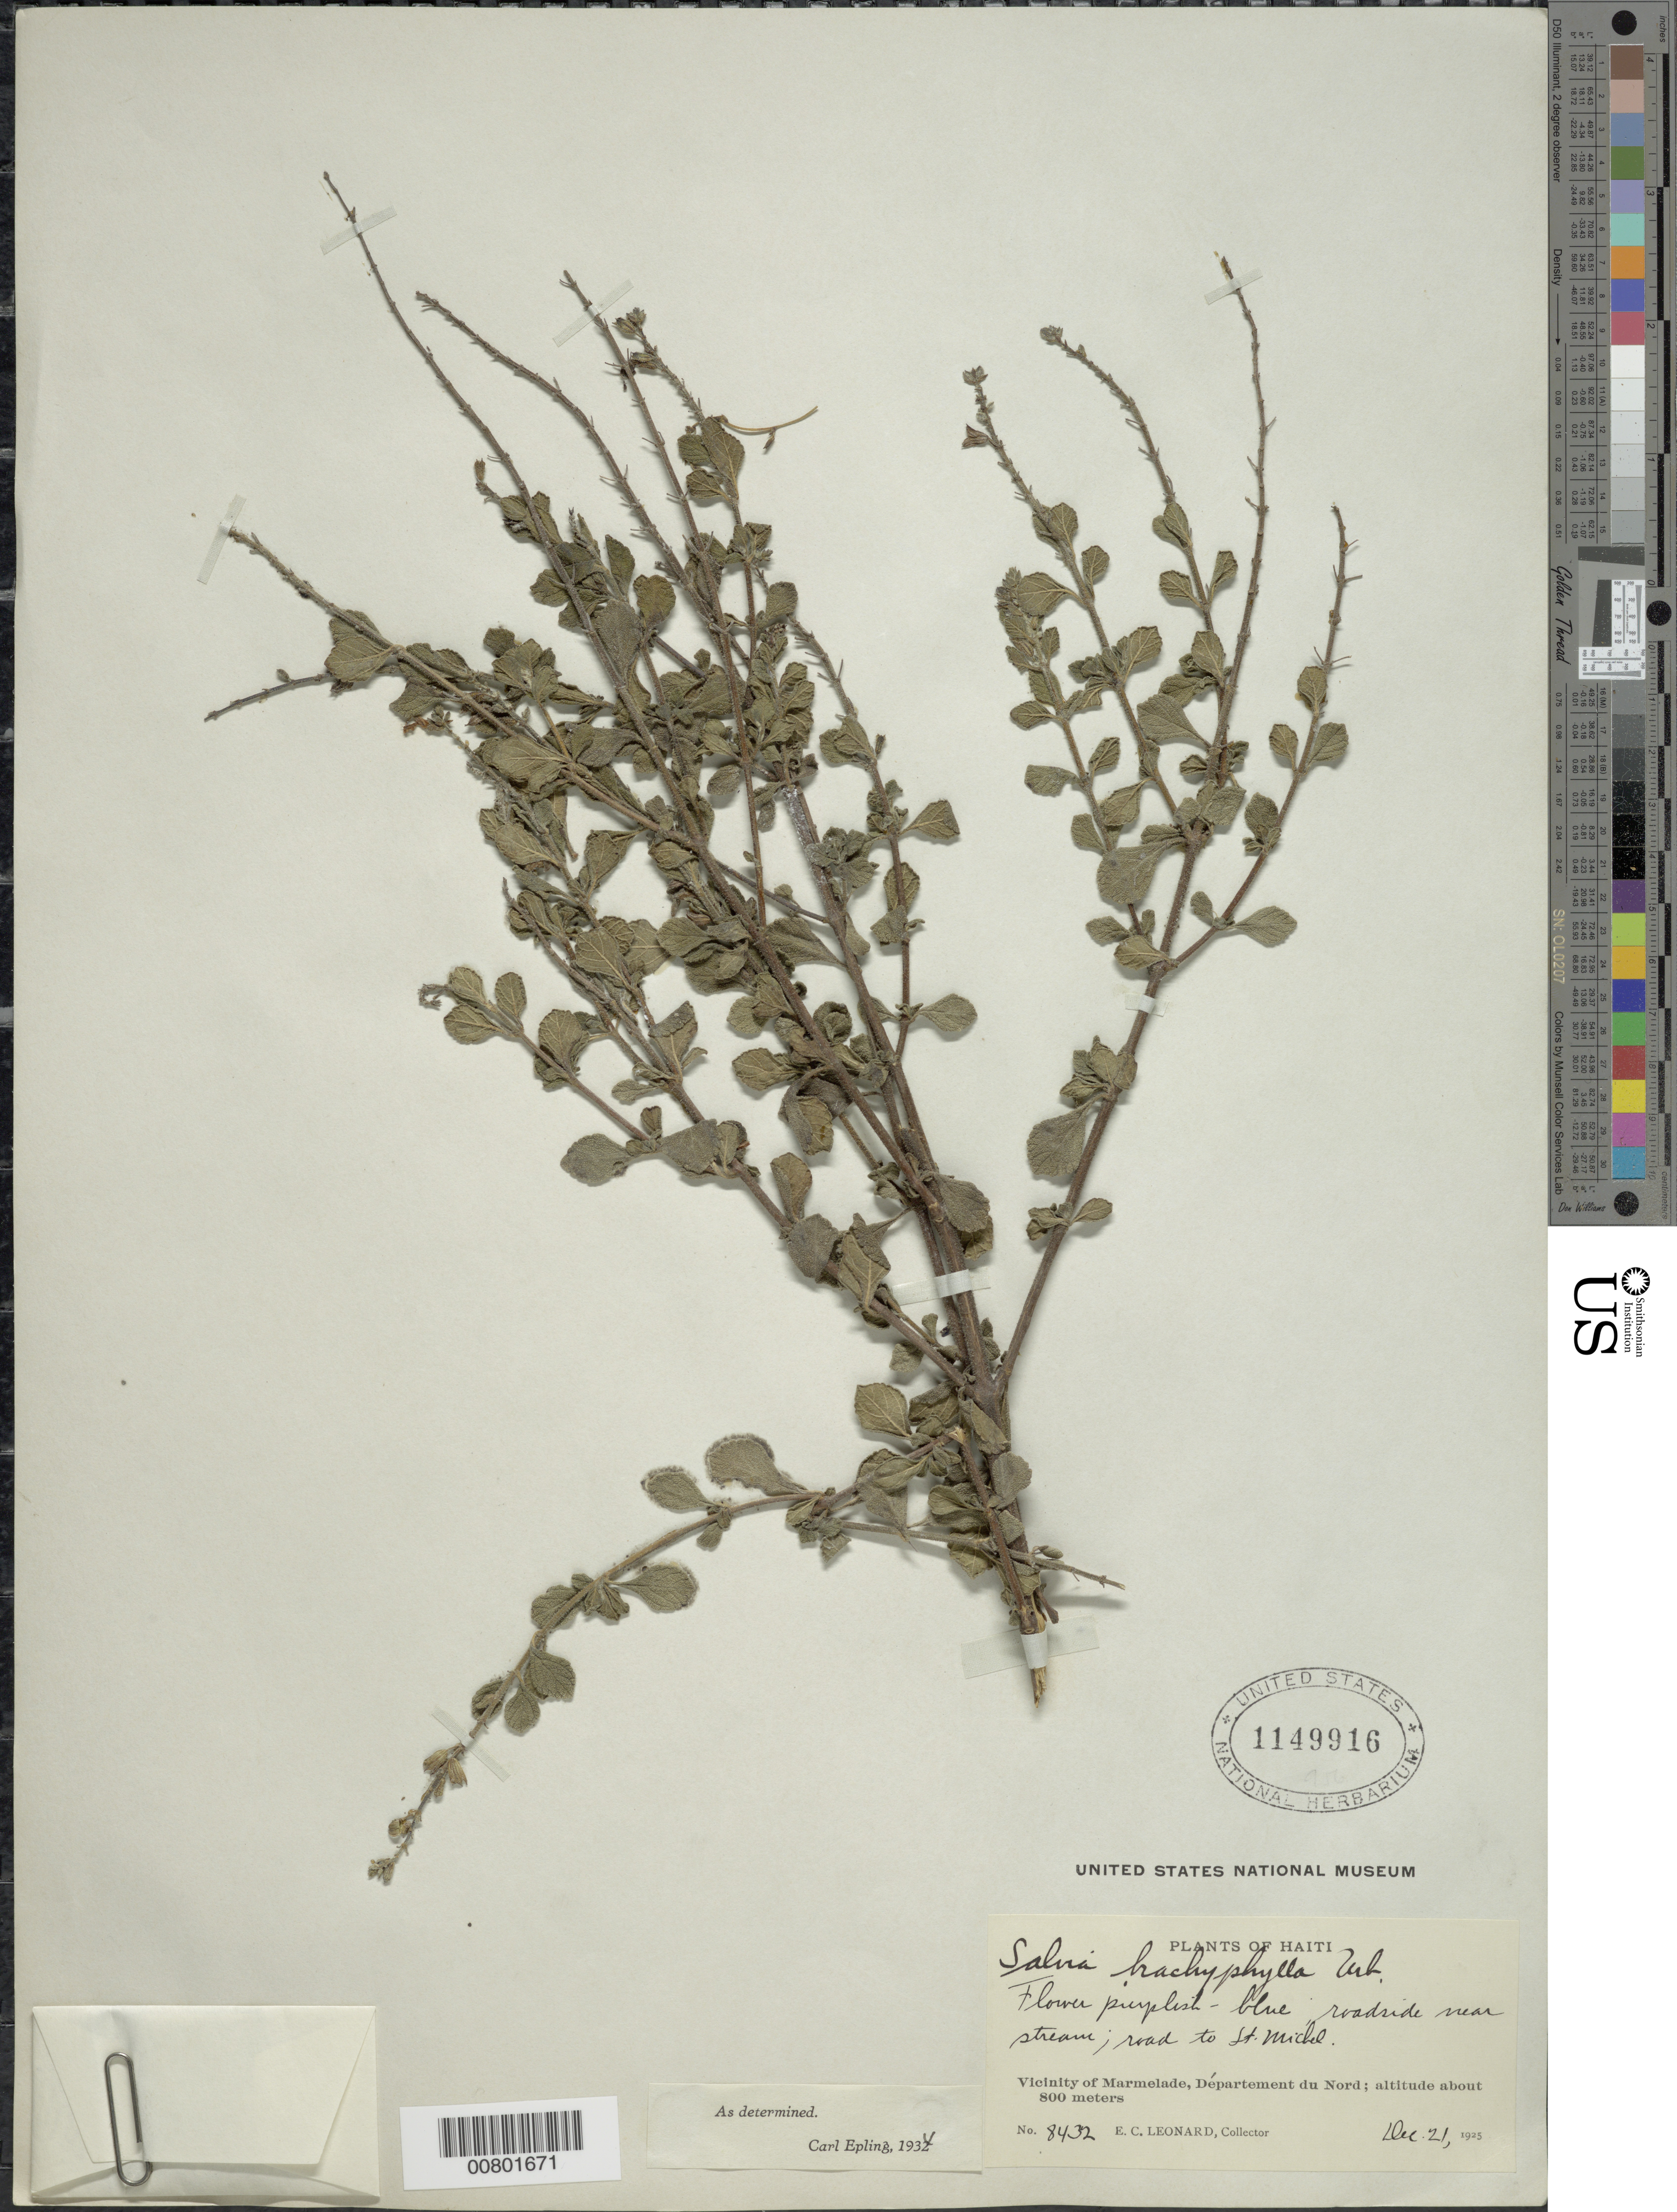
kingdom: Plantae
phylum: Tracheophyta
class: Magnoliopsida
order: Lamiales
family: Lamiaceae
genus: Salvia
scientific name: Salvia brachyphylla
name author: Urb.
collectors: E. C. Leonard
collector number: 8432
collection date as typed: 21 Dec 1925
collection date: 1925-12-21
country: Haiti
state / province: Nord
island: Hispaniola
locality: Vicinity of Marmelade, road to St. Michel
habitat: Roadside near stream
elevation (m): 800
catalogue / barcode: US 1149916